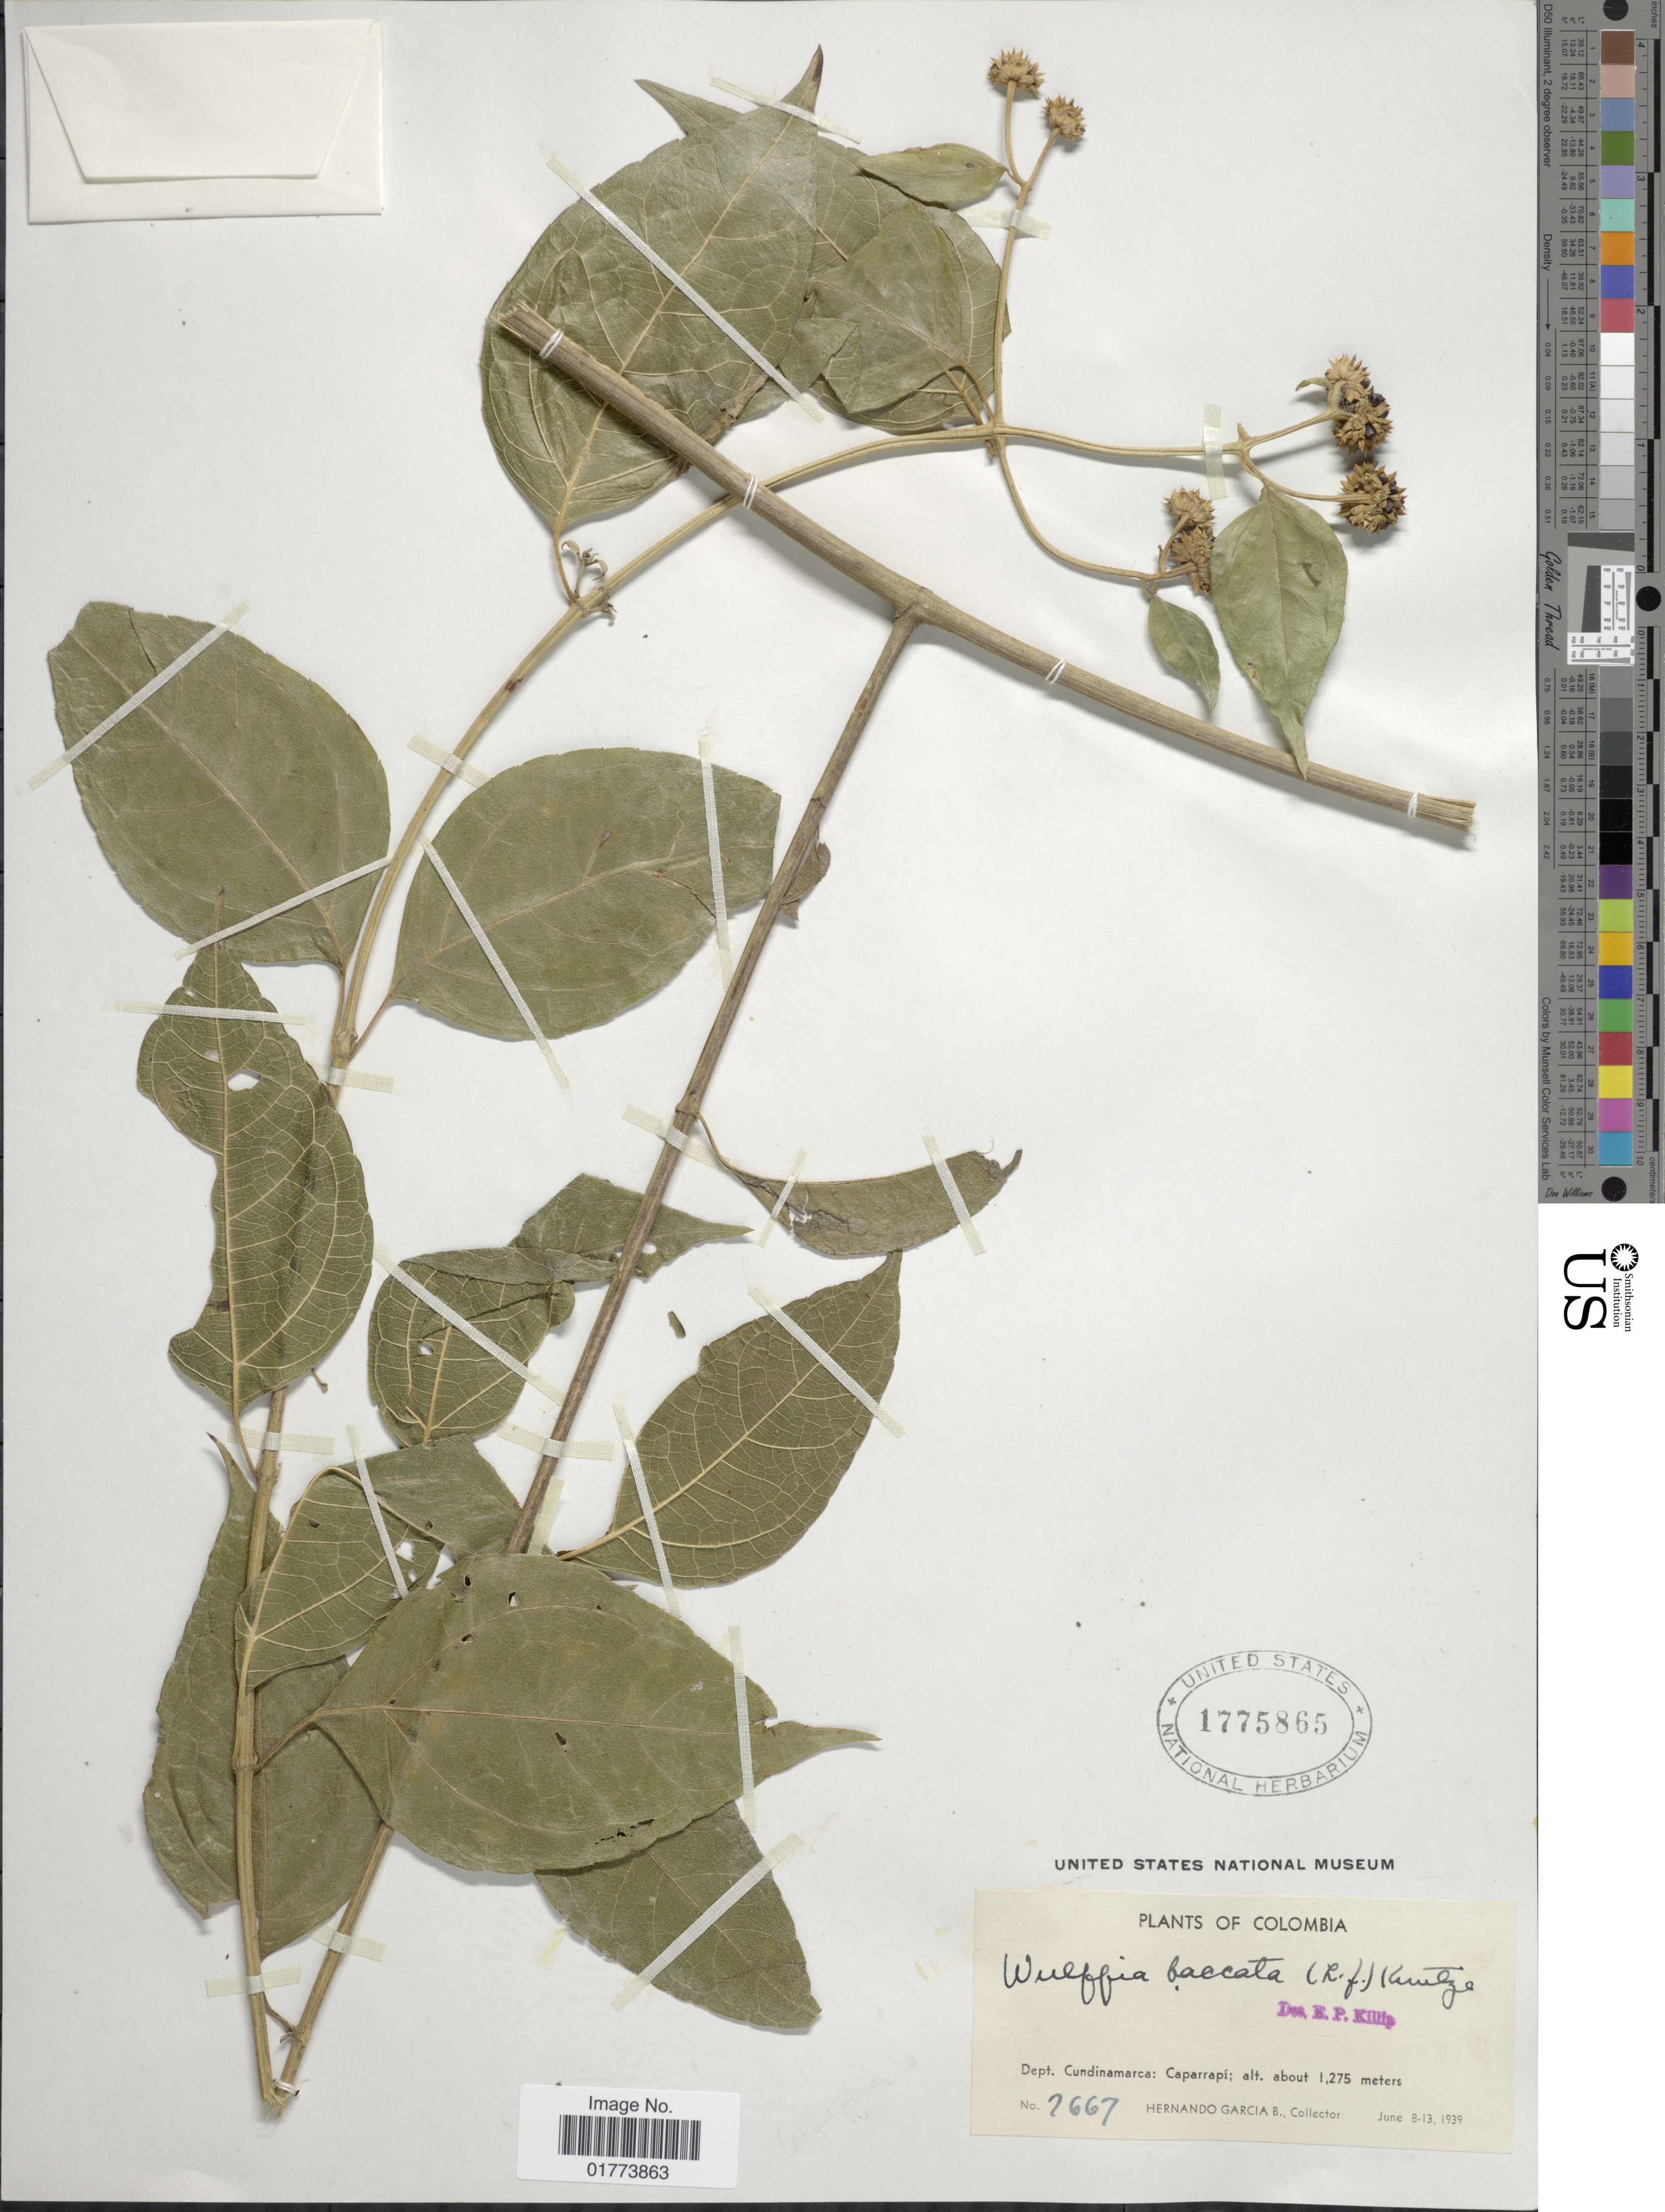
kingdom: Plantae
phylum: Tracheophyta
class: Magnoliopsida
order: Asterales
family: Asteraceae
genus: Wulffia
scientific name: Wulffia baccata var. baccata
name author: (L.) Kuntze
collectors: H. García Barriga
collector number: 7667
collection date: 1939-06-08/1939-06-13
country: Colombia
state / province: Cundinamarca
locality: Caparrapi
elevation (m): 1275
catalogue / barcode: US 1775865